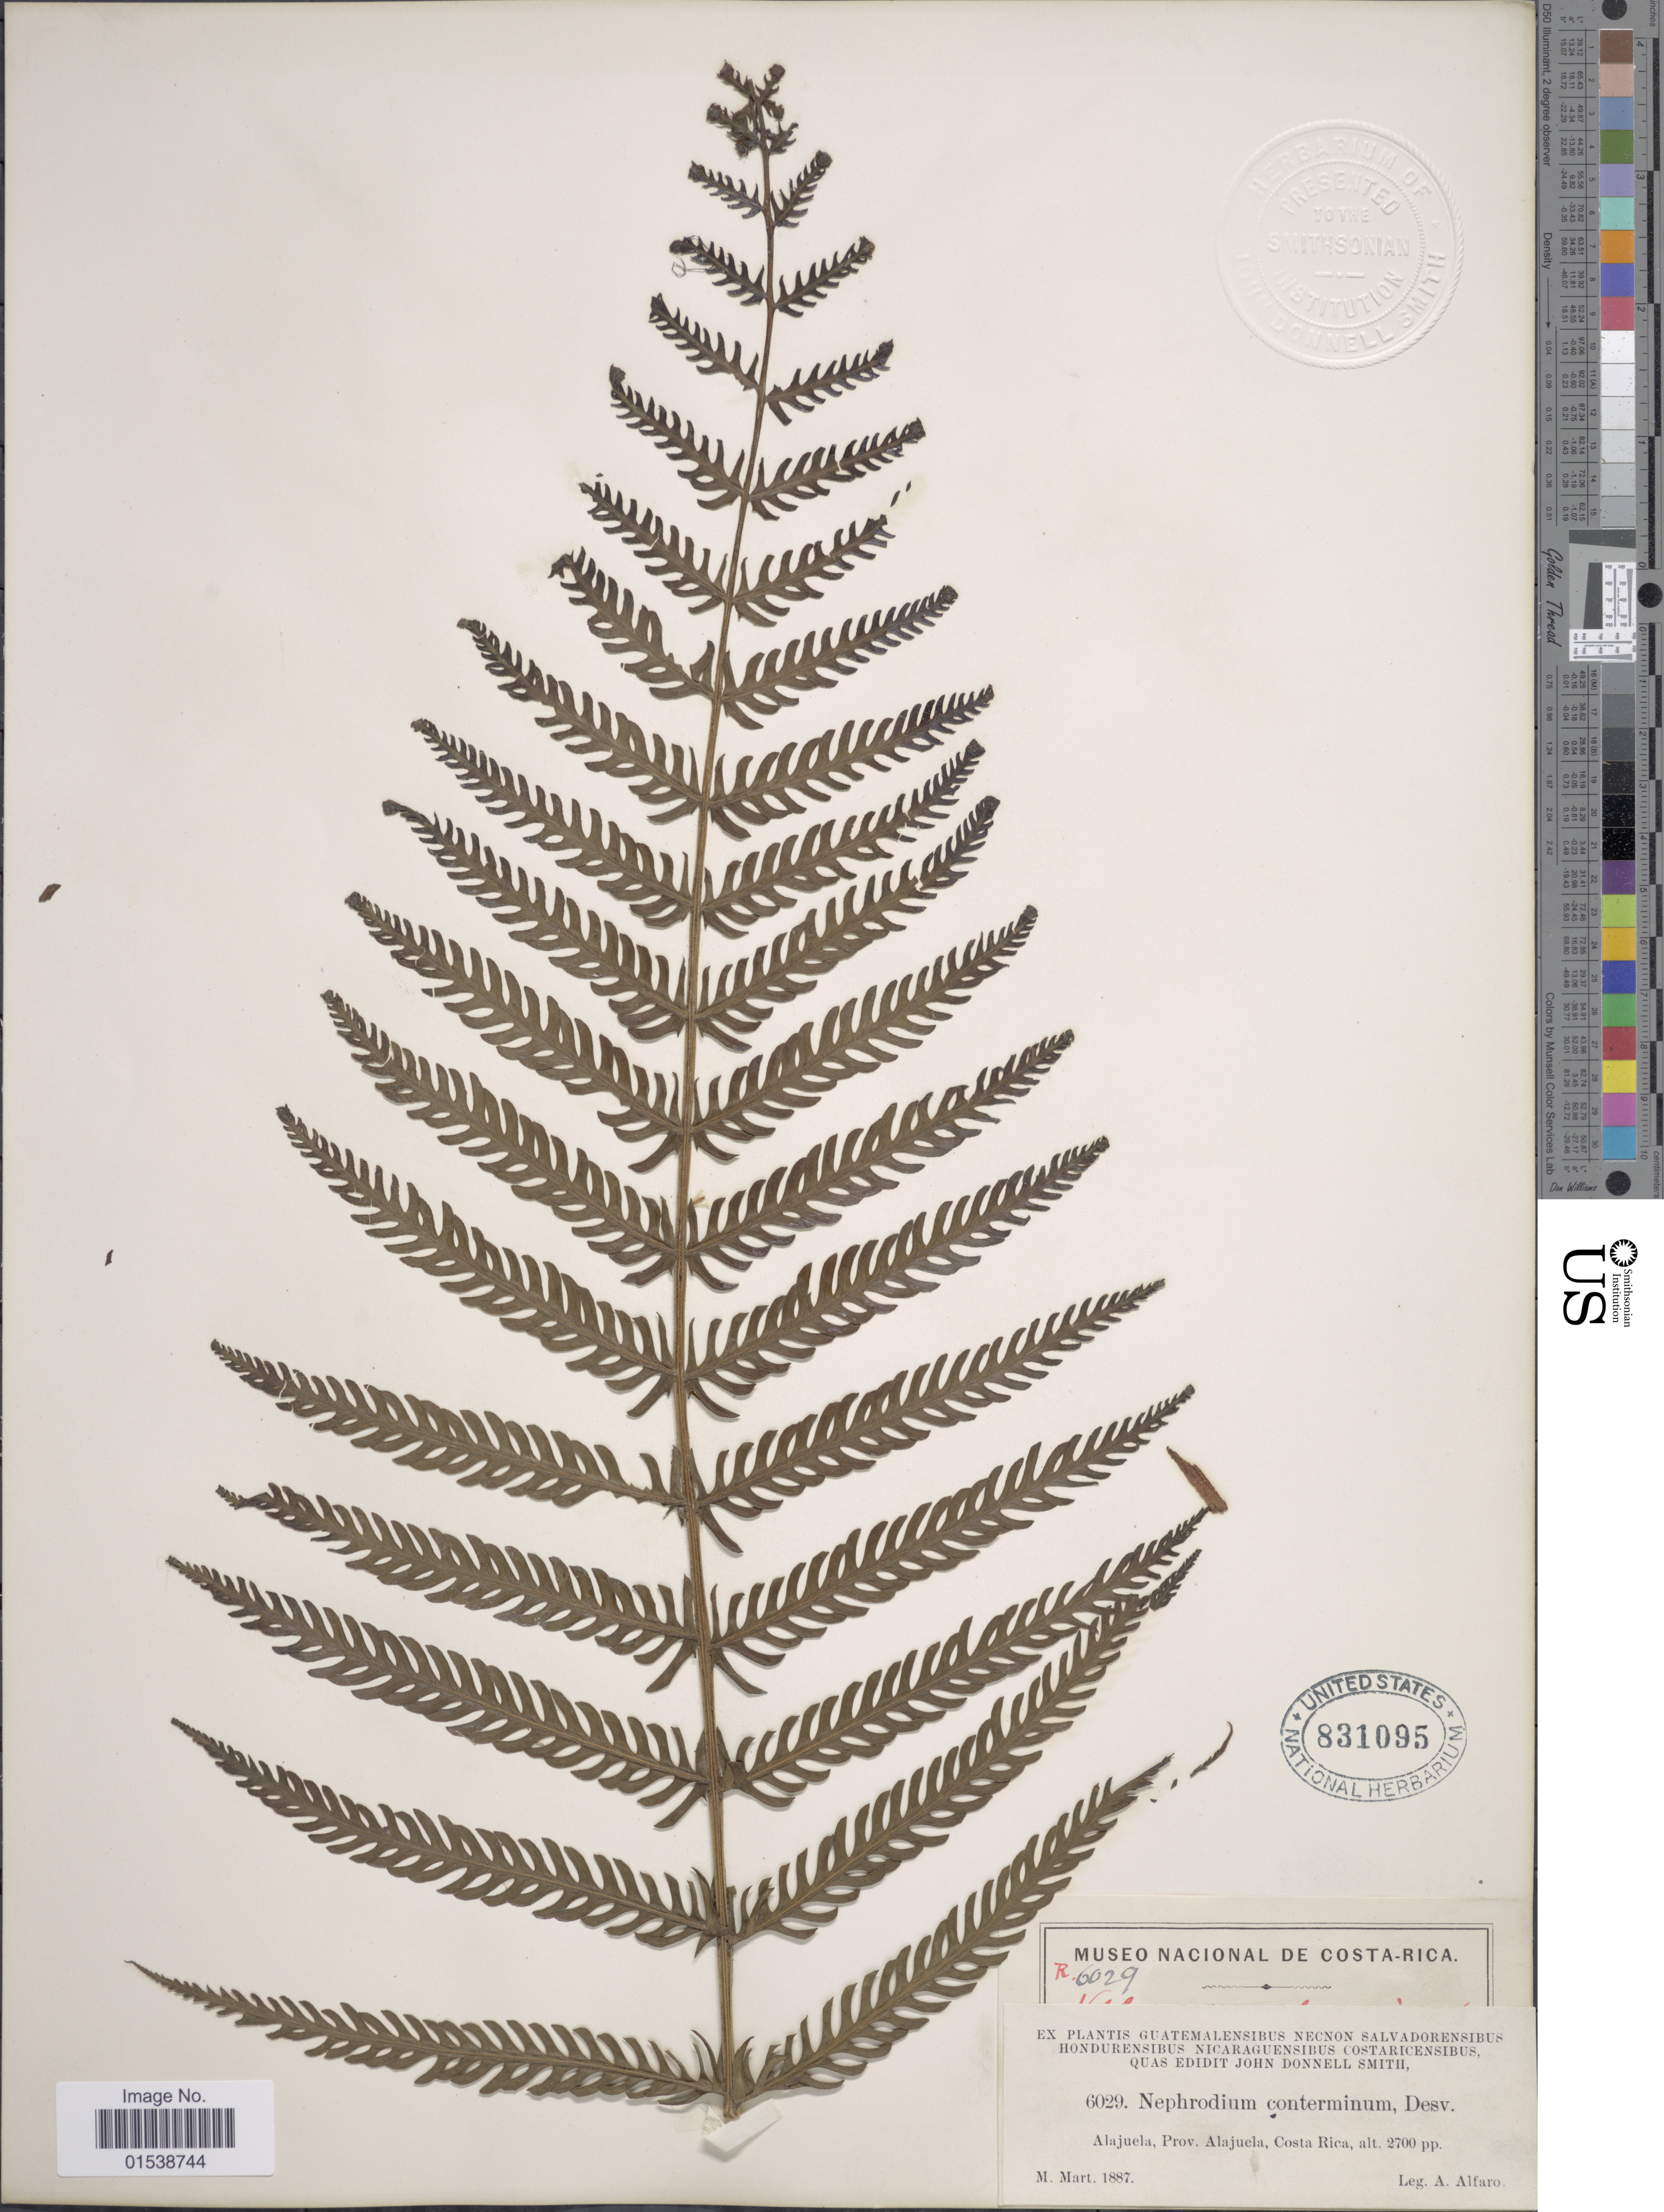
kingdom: Plantae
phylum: Tracheophyta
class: Polypodiopsida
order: Polypodiales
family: Thelypteridaceae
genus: Amauropelta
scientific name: Amauropelta resinifera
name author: (Desv.) Pic. Serm.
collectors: A. Alfaro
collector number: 6029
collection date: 1887-03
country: Costa Rica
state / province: Alajuela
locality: Alajuela, Prov. Alajuela, Costa Rica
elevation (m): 823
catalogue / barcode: US 831095